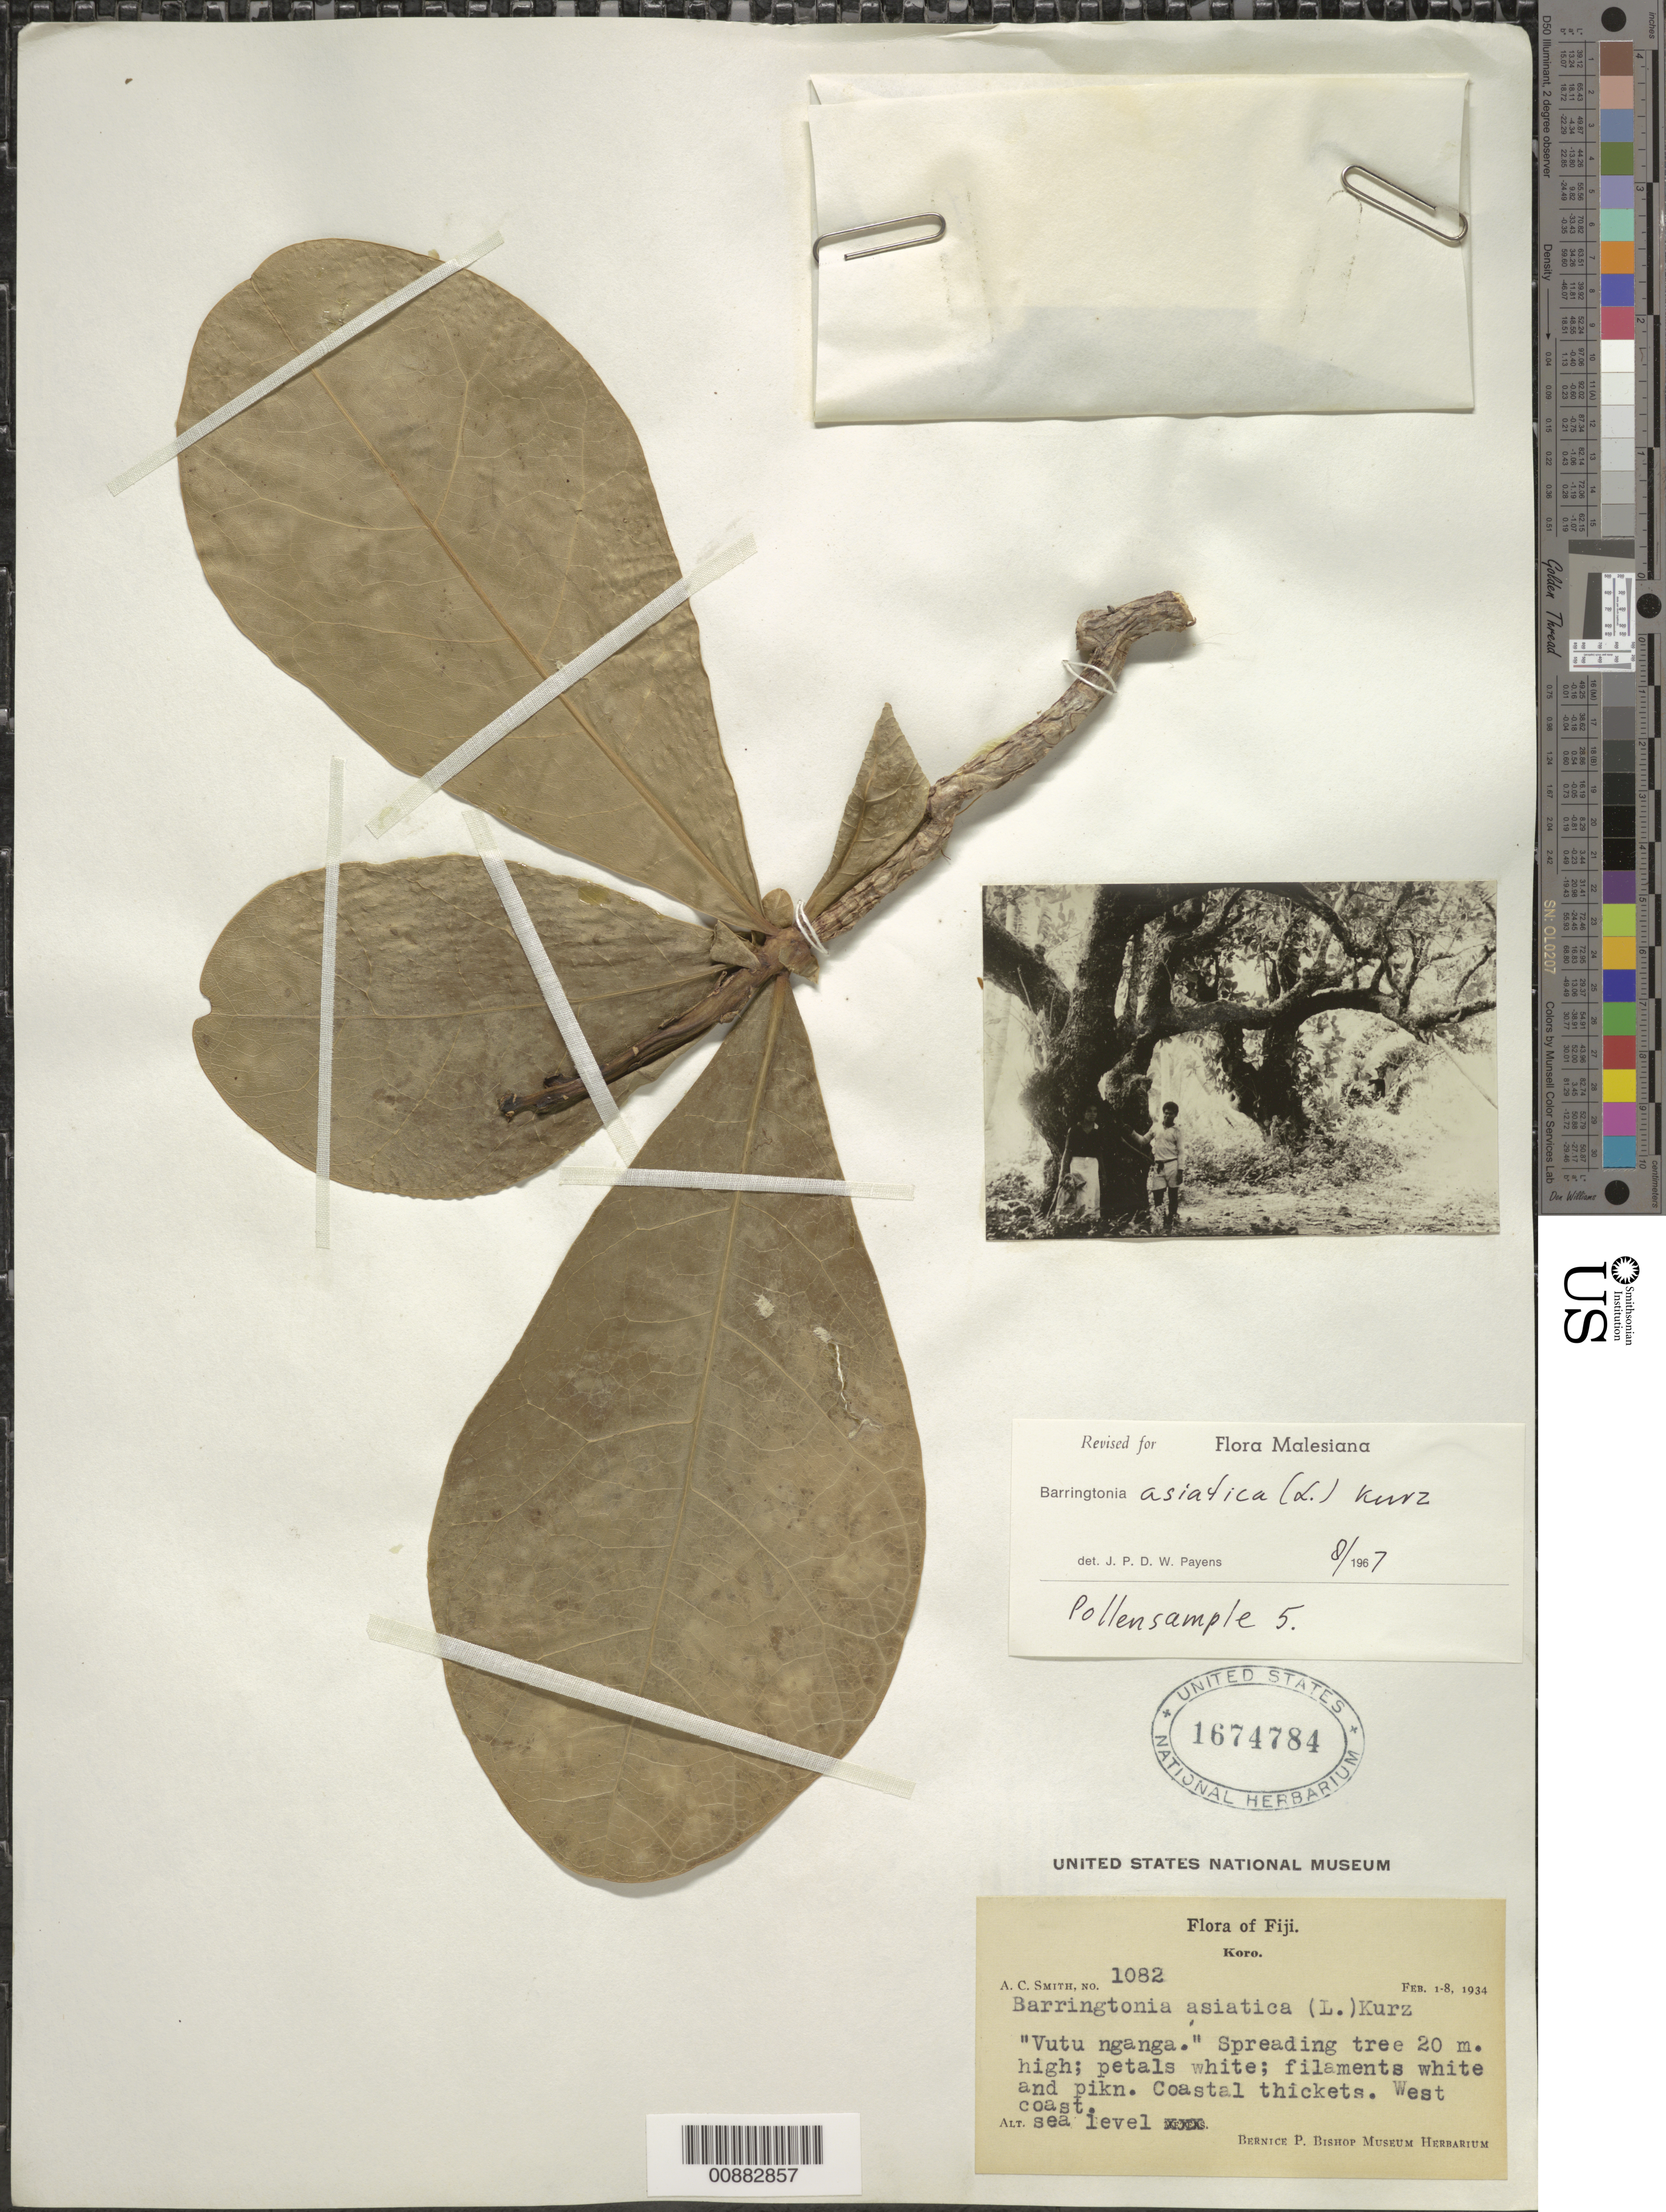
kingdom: Plantae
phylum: Tracheophyta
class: Magnoliopsida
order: Ericales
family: Lecythidaceae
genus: Barringtonia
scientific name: Barringtonia asiatica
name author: (L.) Kurz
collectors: C. A. Smith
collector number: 1082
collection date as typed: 01 Feb 1934 to 08 Feb 1934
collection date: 1934-02-01/1934-02-08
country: Fiji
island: Koro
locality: West coast.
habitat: Coastal thickets.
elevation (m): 0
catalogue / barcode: US 1674784